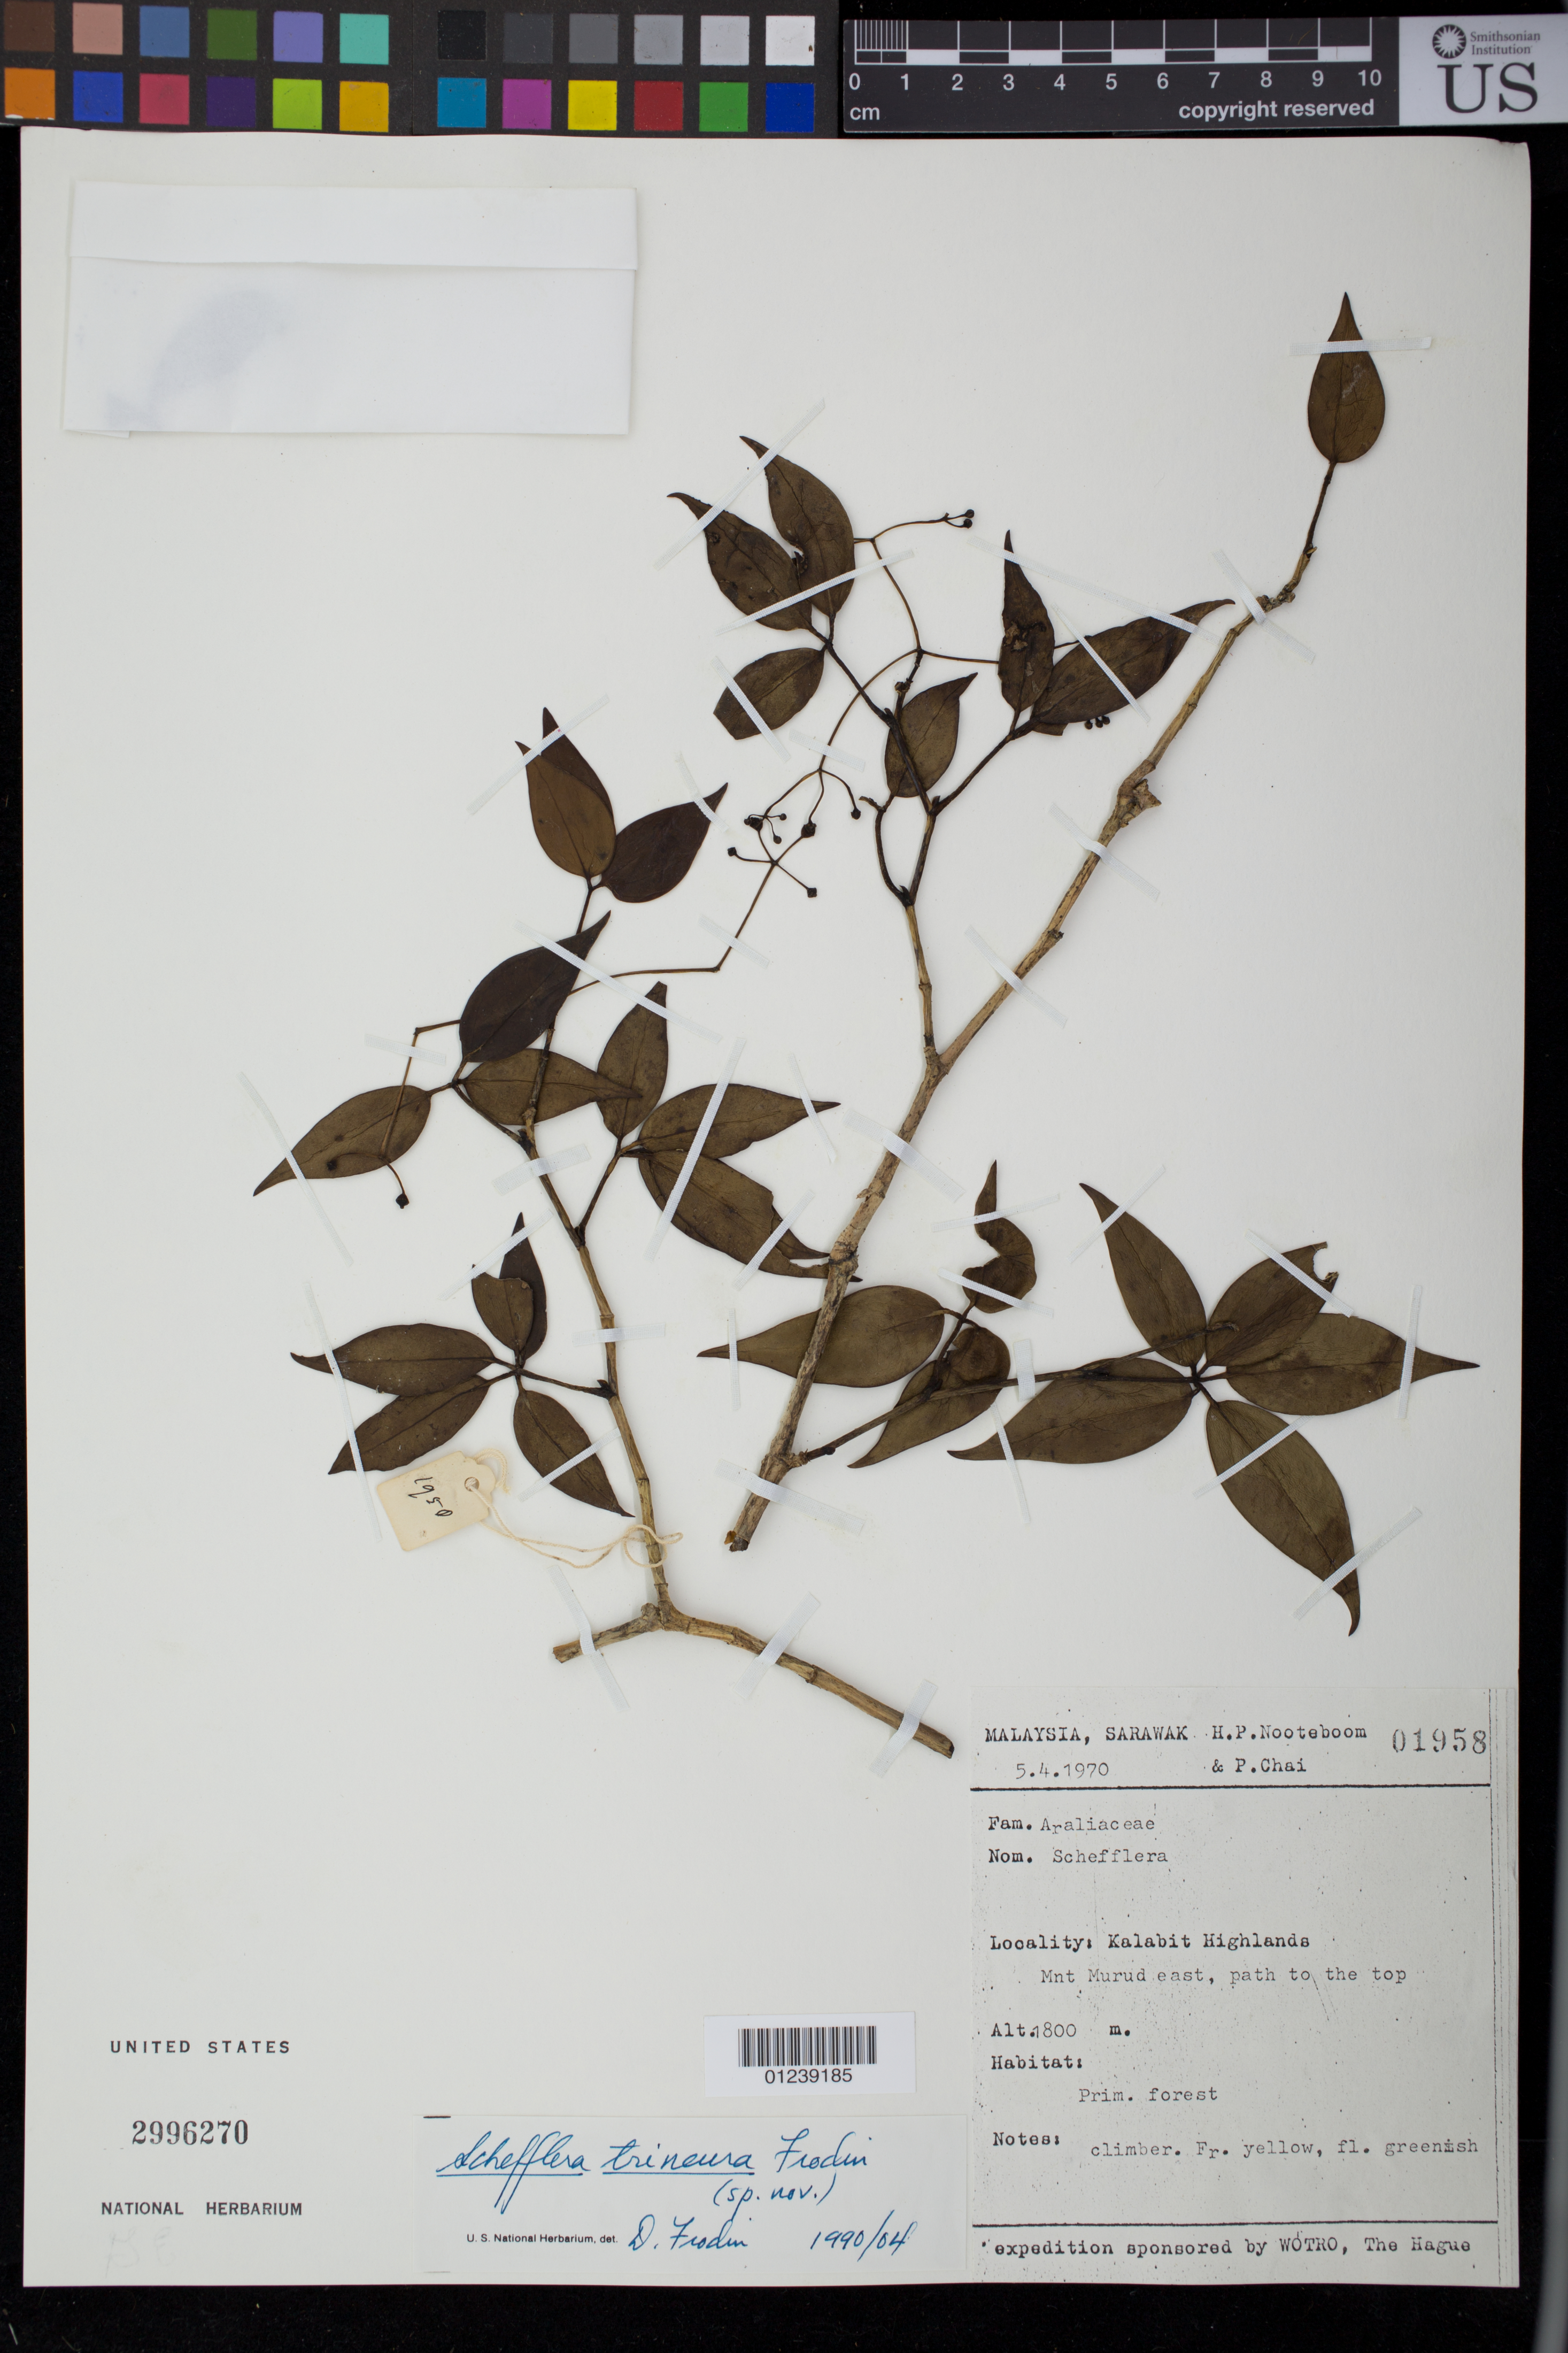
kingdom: Plantae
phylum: Tracheophyta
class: Magnoliopsida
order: Apiales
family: Araliaceae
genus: Heptapleurum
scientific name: Heptapleurum trineurum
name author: (Frodin & Puad) Puad et al.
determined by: Wagner, W. L., (BOT), Smithsonian Institution - National Museum of Natural History (UNITED STATES)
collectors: H. P. Nooteboom & P. Chai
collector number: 01958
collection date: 1970-04-05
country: Malaysia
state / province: Sarawak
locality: Kalabit Highlands. Mnt Murud east, path to the top.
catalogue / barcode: US 2996270